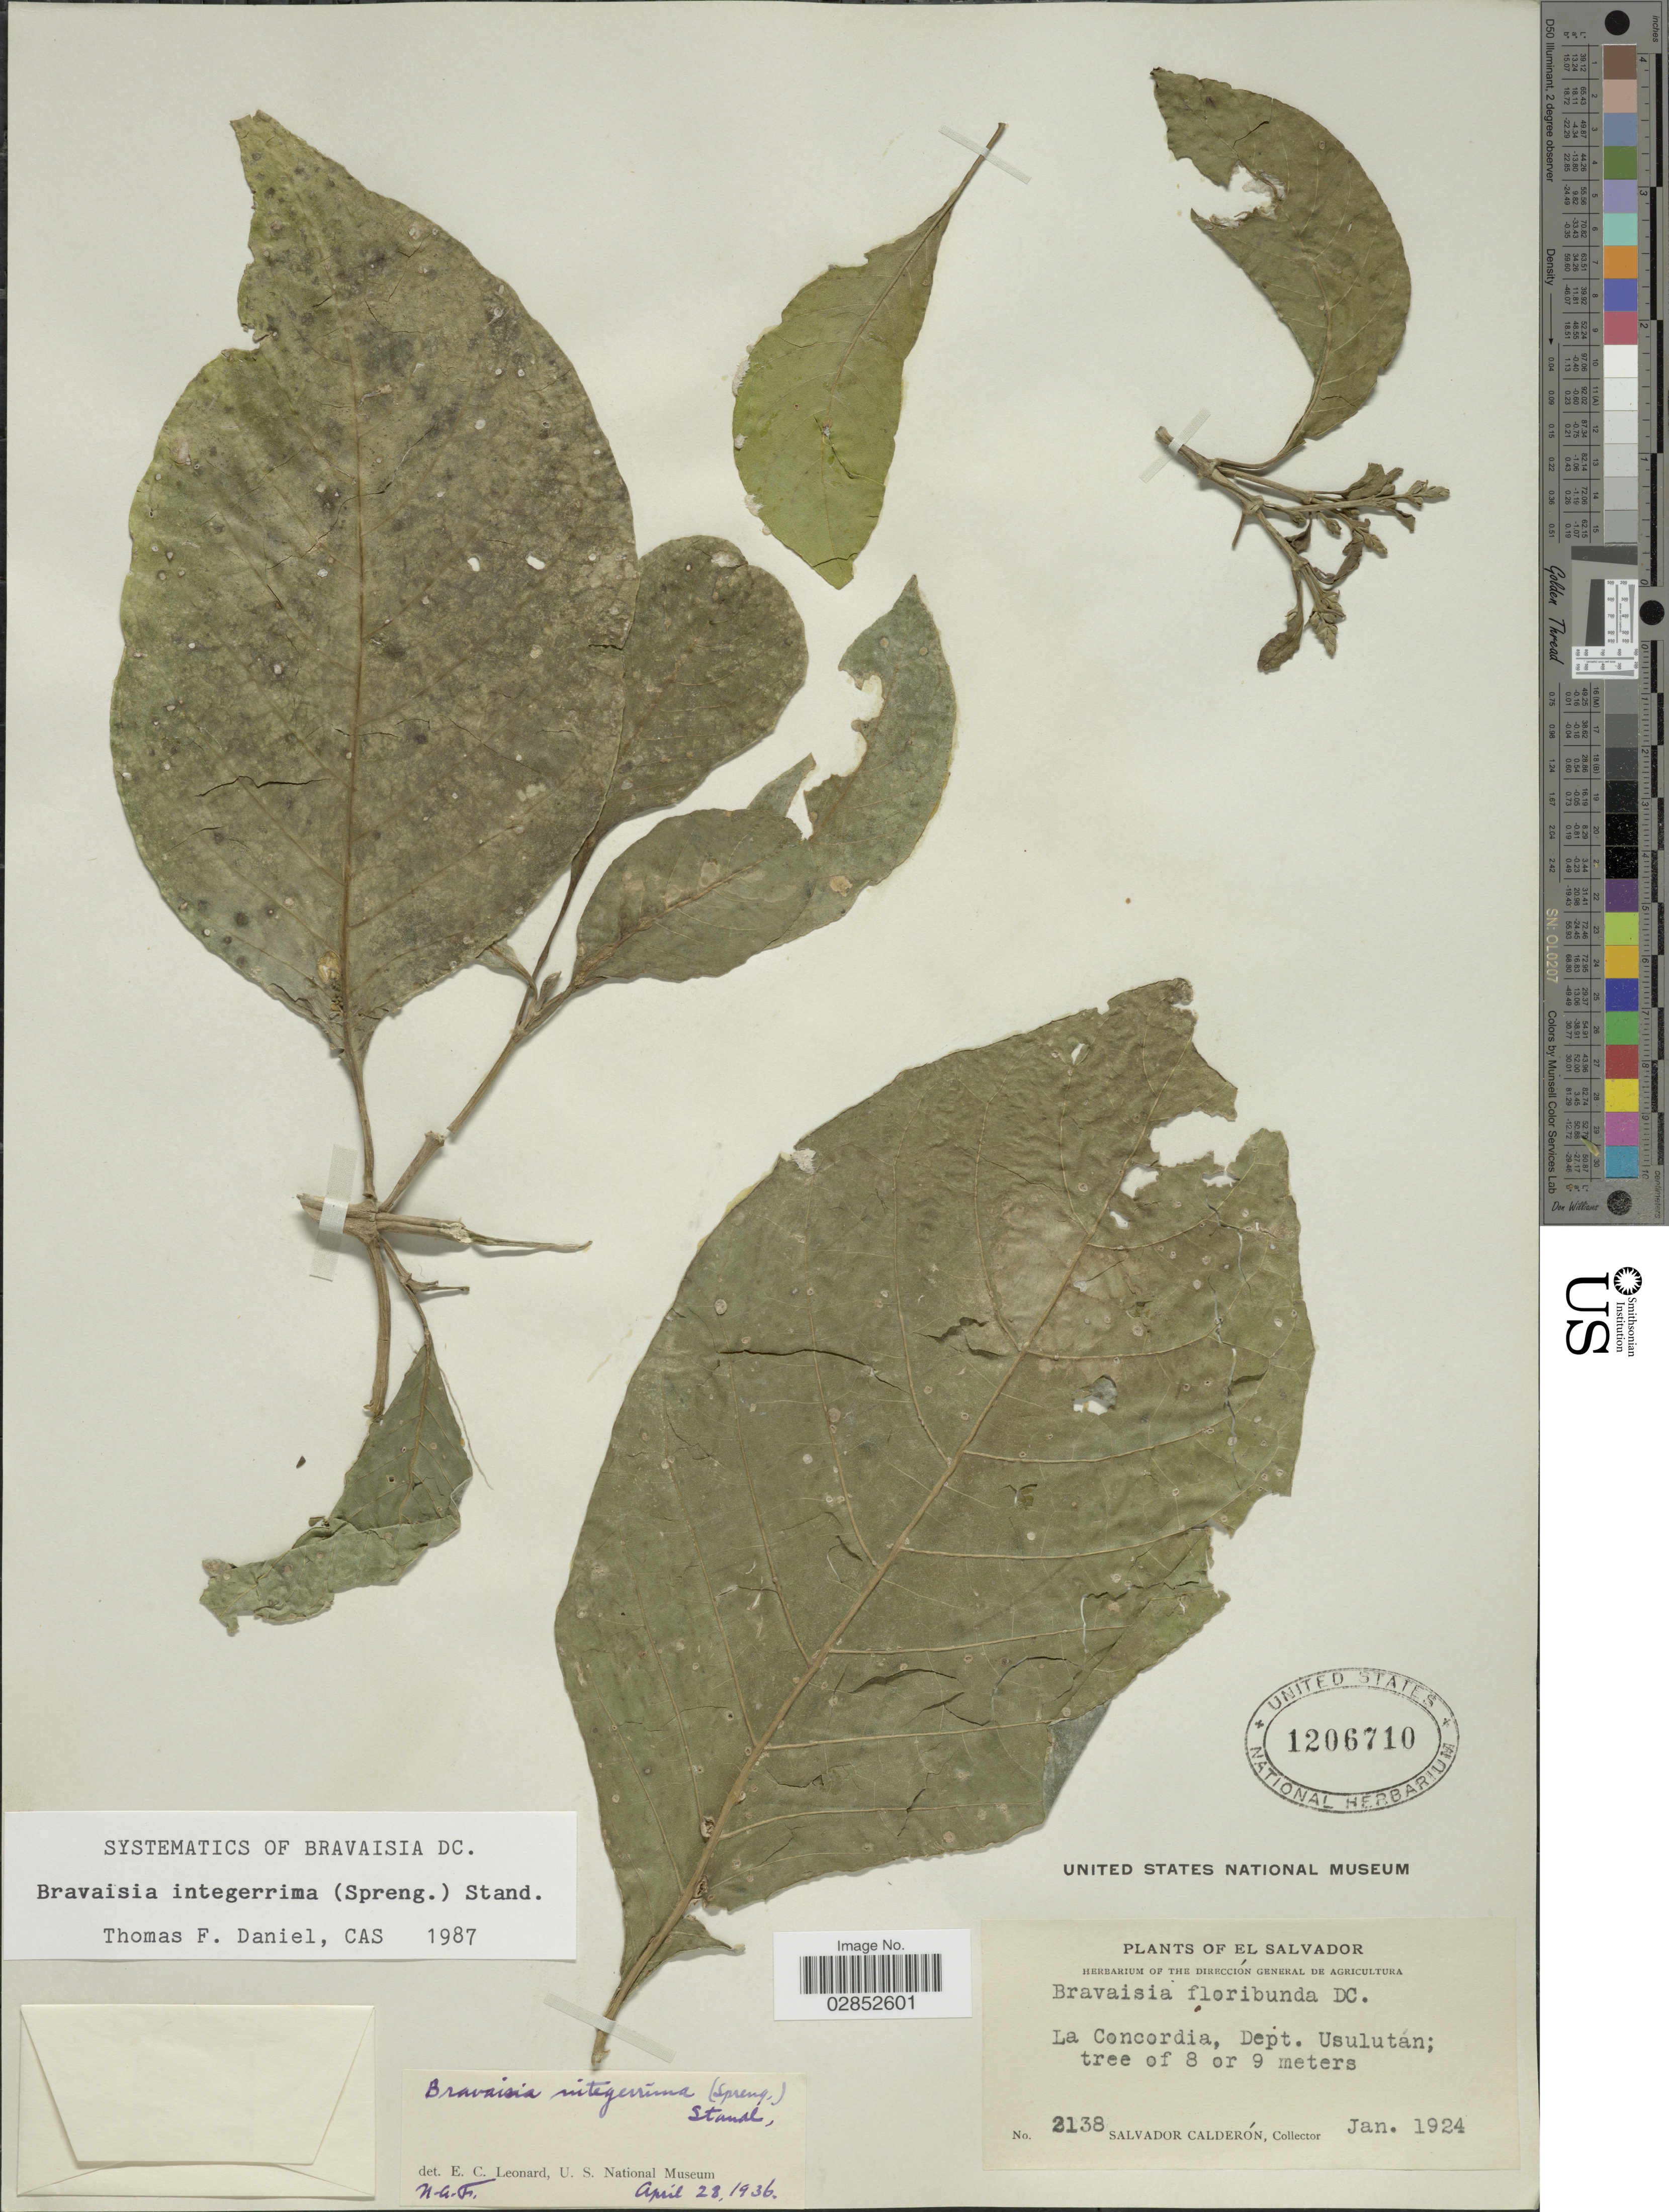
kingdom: Plantae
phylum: Tracheophyta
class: Magnoliopsida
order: Lamiales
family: Acanthaceae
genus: Bravaisia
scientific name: Bravaisia integerrima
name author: (Spreng.) Standl.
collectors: S. Calderón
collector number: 2138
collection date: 1924-01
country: El Salvador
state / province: Usulután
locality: La Concordia, Dept. Usulután.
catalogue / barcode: US 1206710